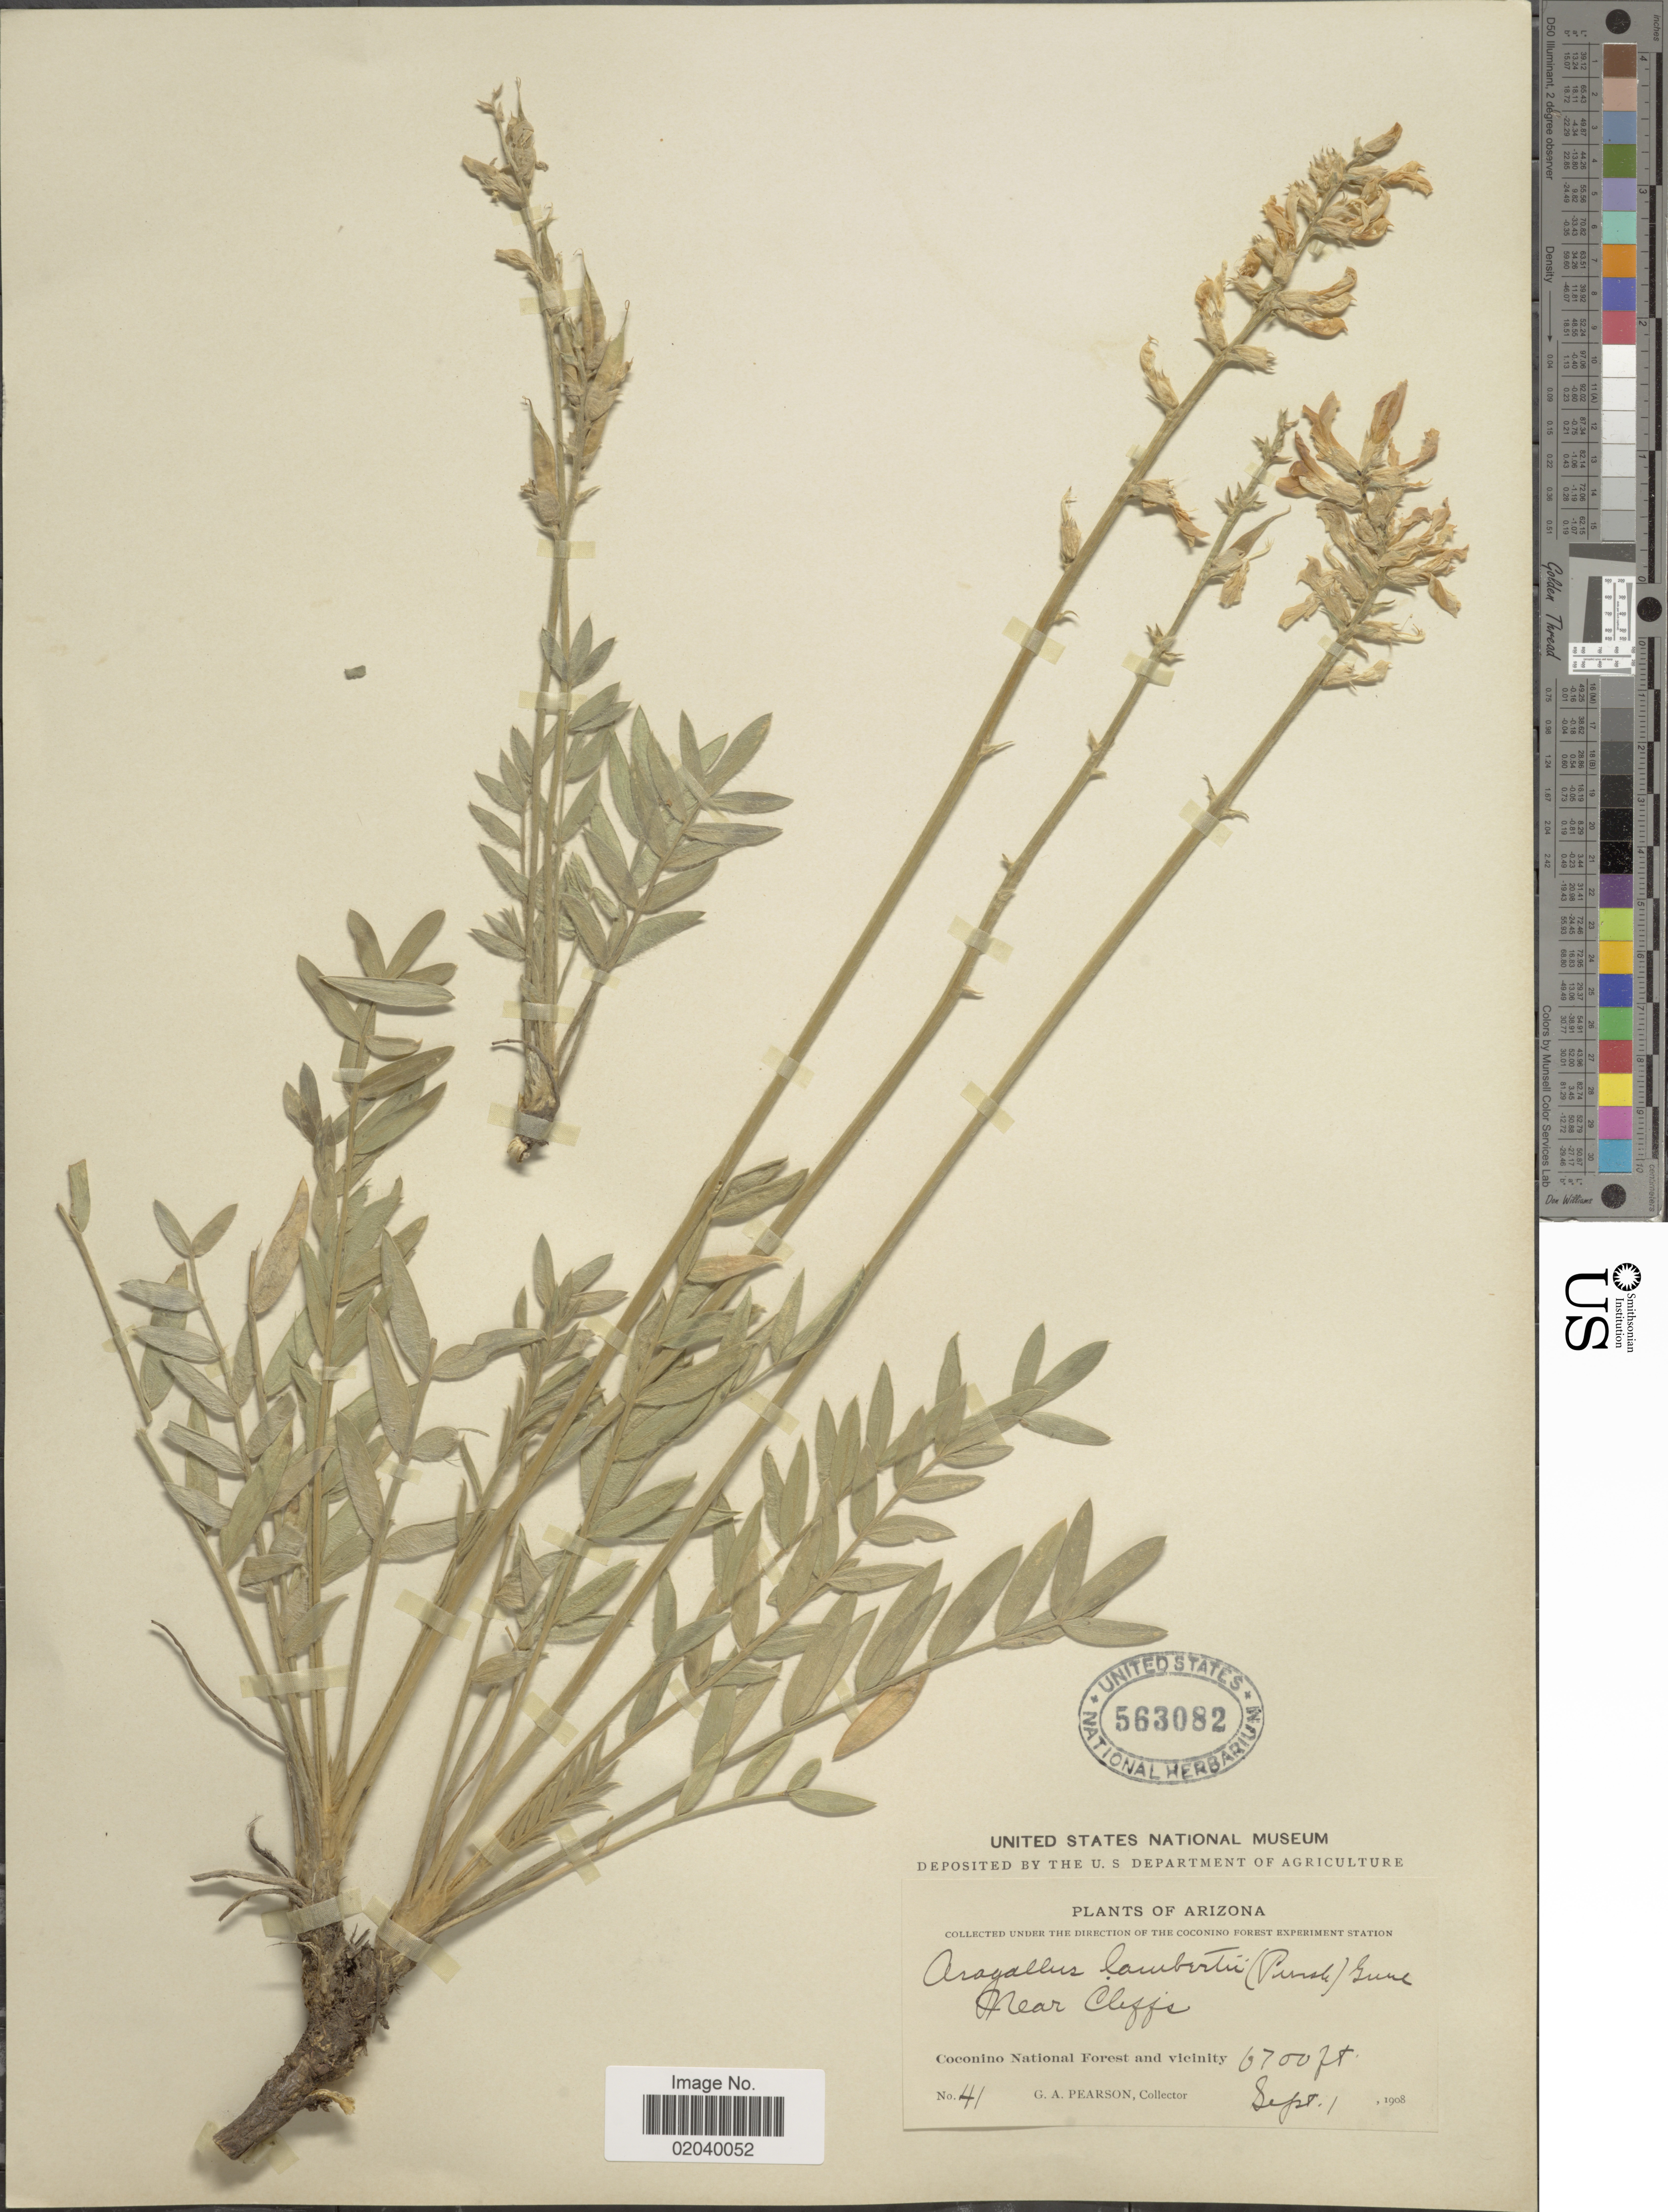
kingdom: Plantae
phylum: Tracheophyta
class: Magnoliopsida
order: Fabales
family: Fabaceae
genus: Oxytropis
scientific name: Oxytropis lambertii var. bigelovii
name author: A. Gray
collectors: G. Pearson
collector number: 41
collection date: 1908-09-01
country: United States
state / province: Arizona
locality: Coconino National Forest and vicinity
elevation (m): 2042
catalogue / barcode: US 563082